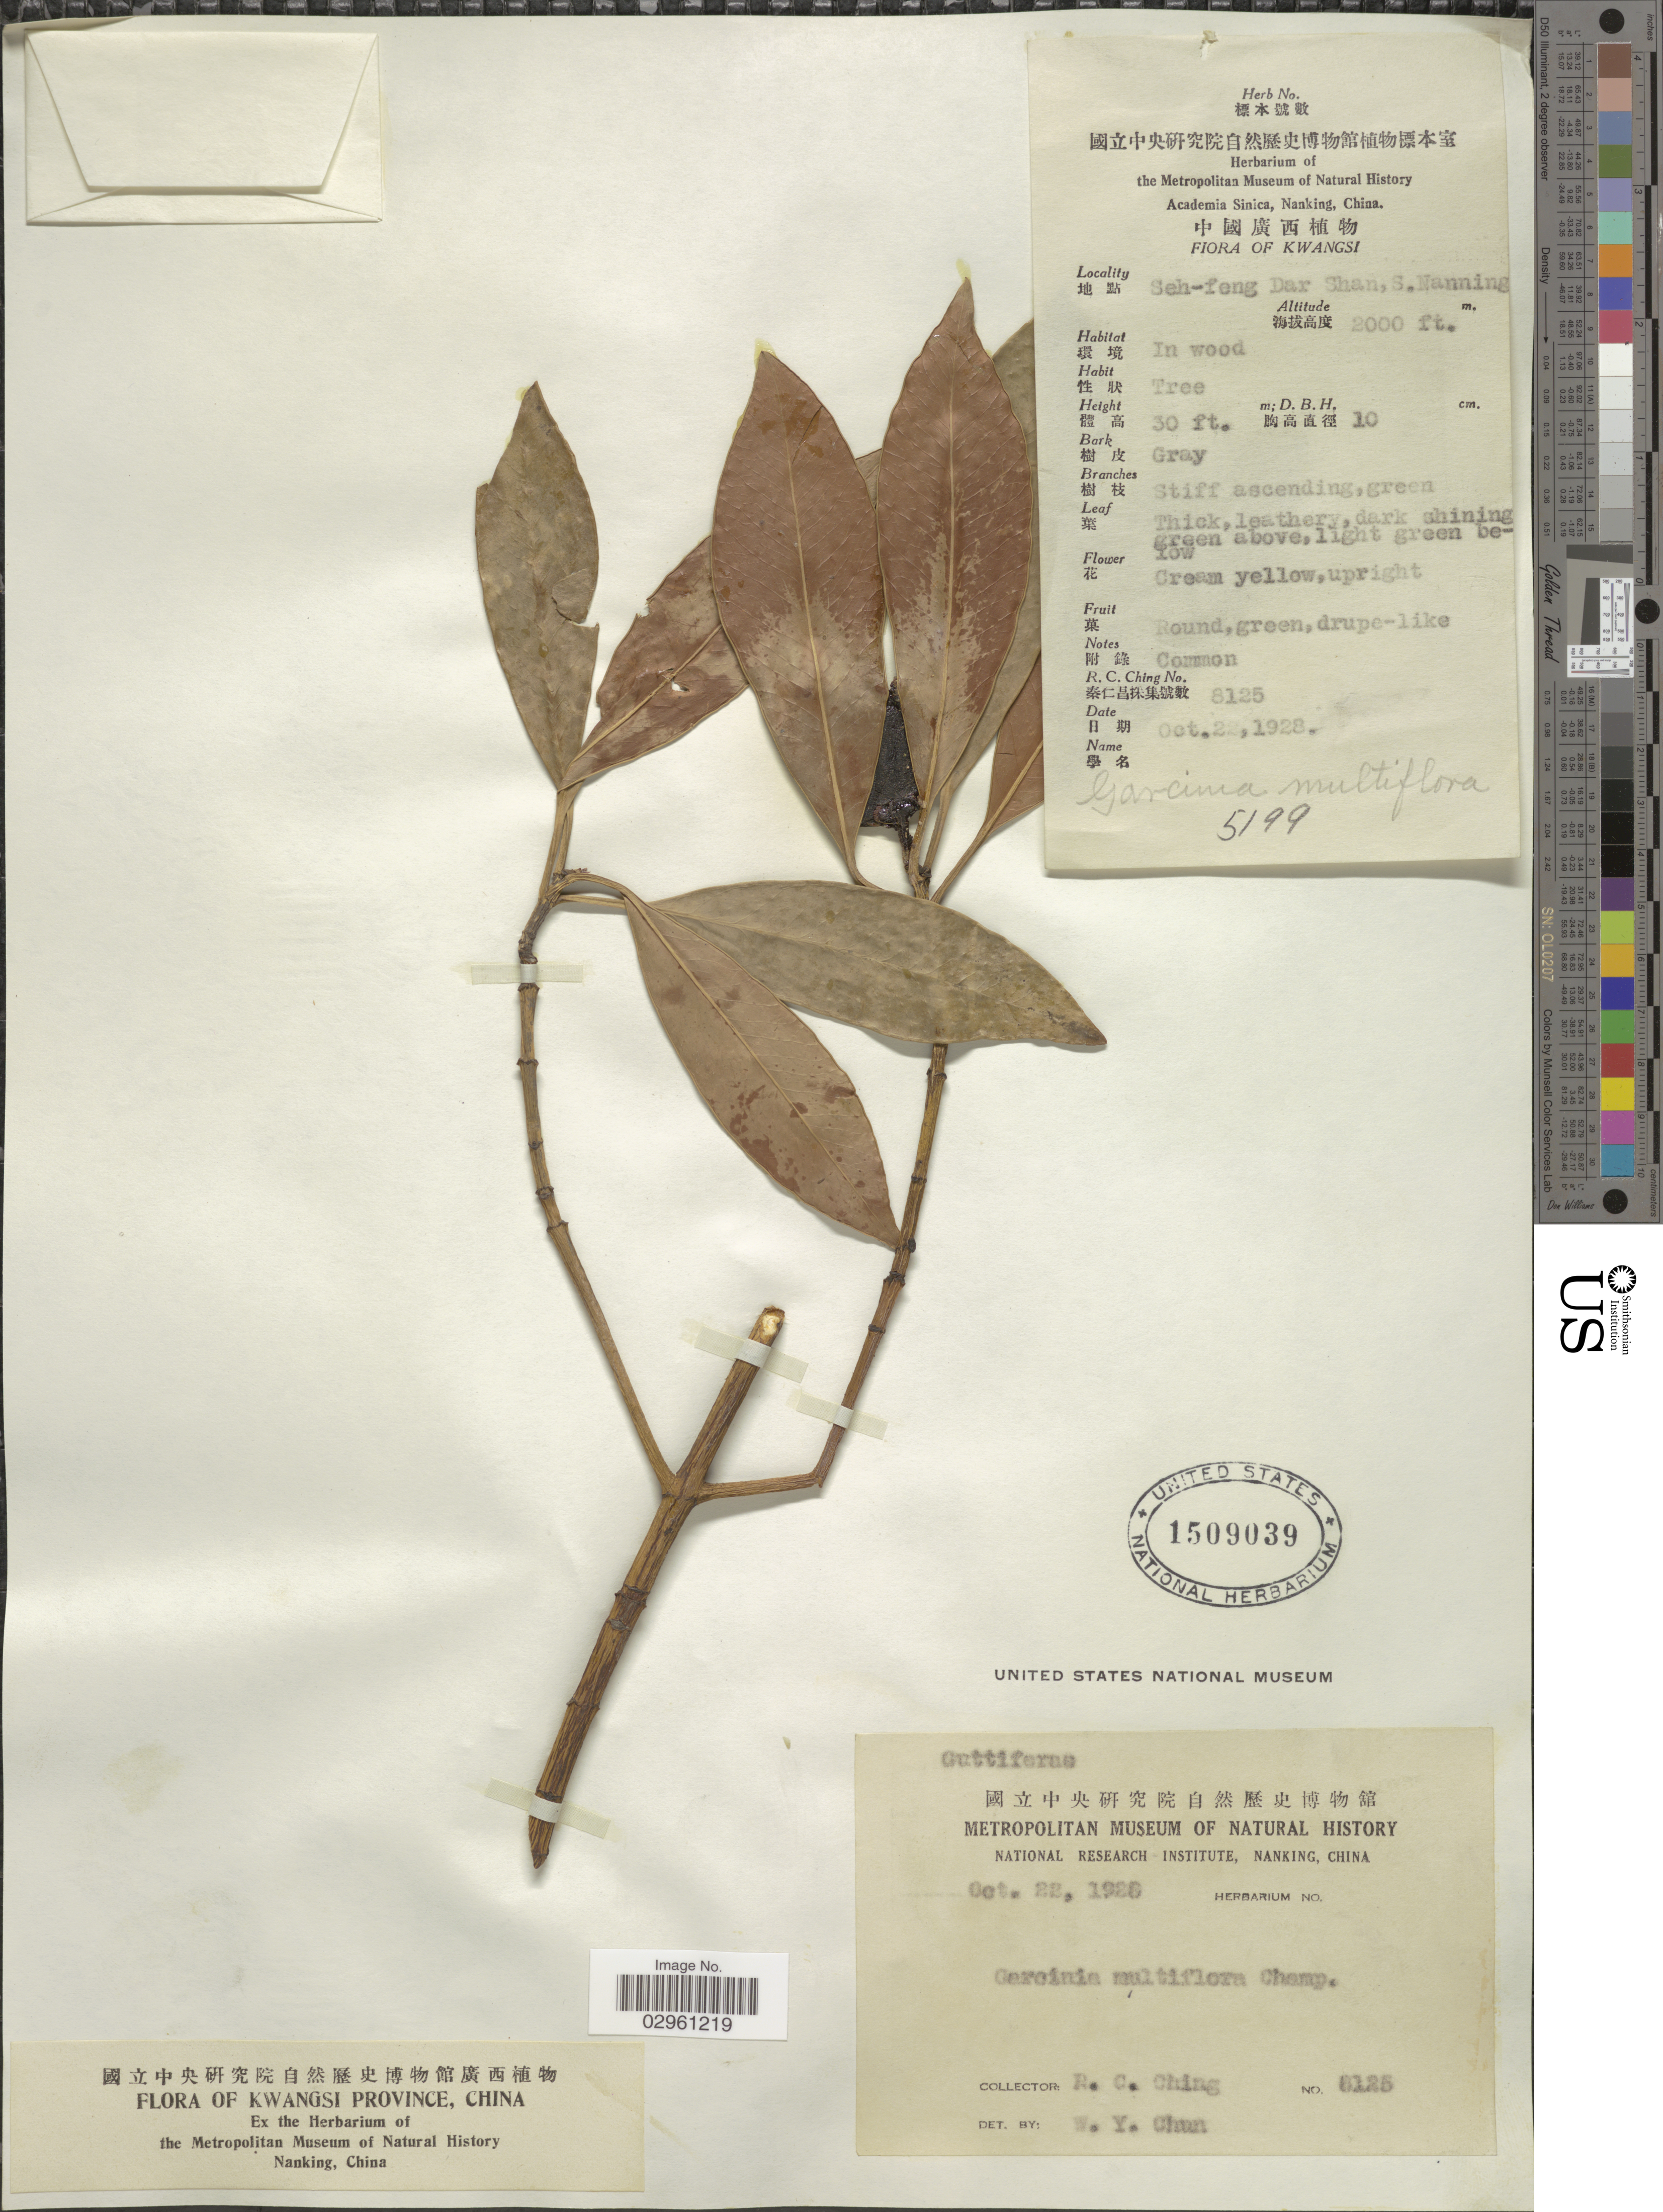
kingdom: Plantae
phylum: Tracheophyta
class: Magnoliopsida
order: Malpighiales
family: Clusiaceae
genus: Garcinia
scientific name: Garcinia multiflora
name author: Champ. ex Benth.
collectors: R. C. Ching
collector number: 8125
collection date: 1928-10-22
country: China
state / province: Guangxi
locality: Kwangsi Province. Seh-feng Dar Shan, S. Nanning.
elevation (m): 610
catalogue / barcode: US 1509039